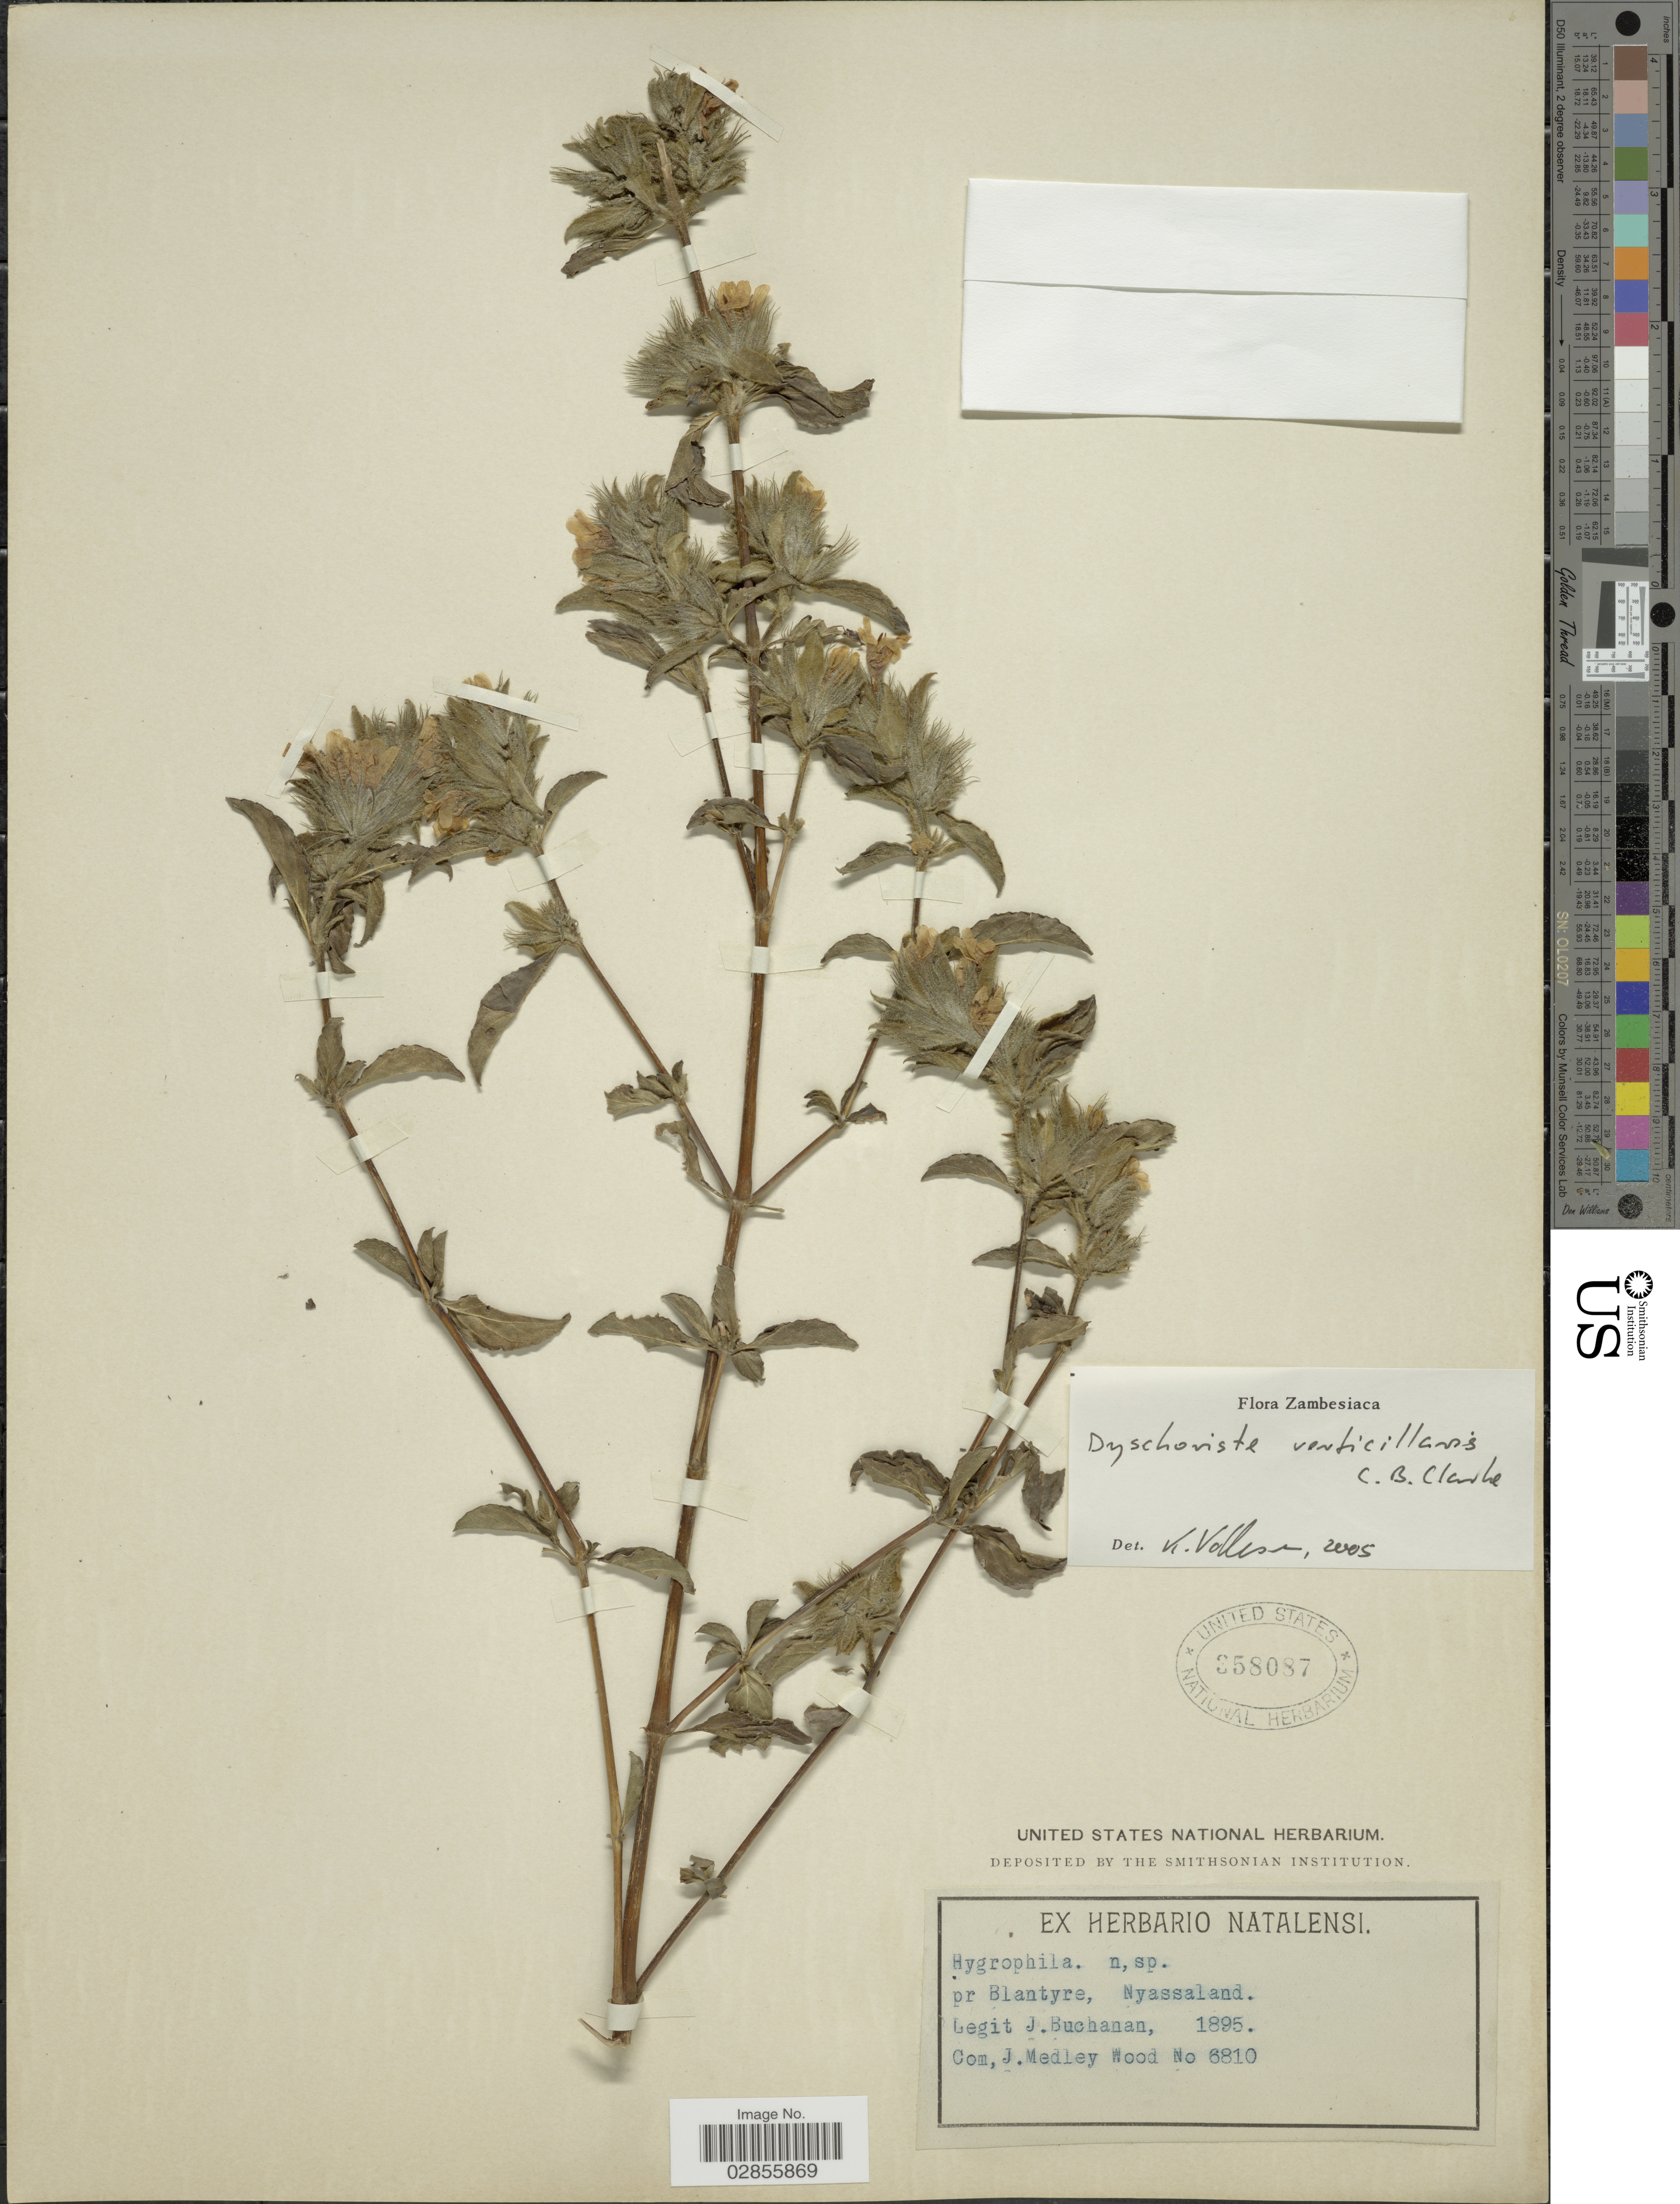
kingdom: Plantae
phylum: Tracheophyta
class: Magnoliopsida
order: Lamiales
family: Acanthaceae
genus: Dyschoriste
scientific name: Dyschoriste trichocalyx subsp. verticillaris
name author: (C.B. Clarke) Vollesen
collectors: J. Buchanan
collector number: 6810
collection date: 1895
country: Malawi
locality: Pr. Blantyre, Nyassaland.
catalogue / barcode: US 358087